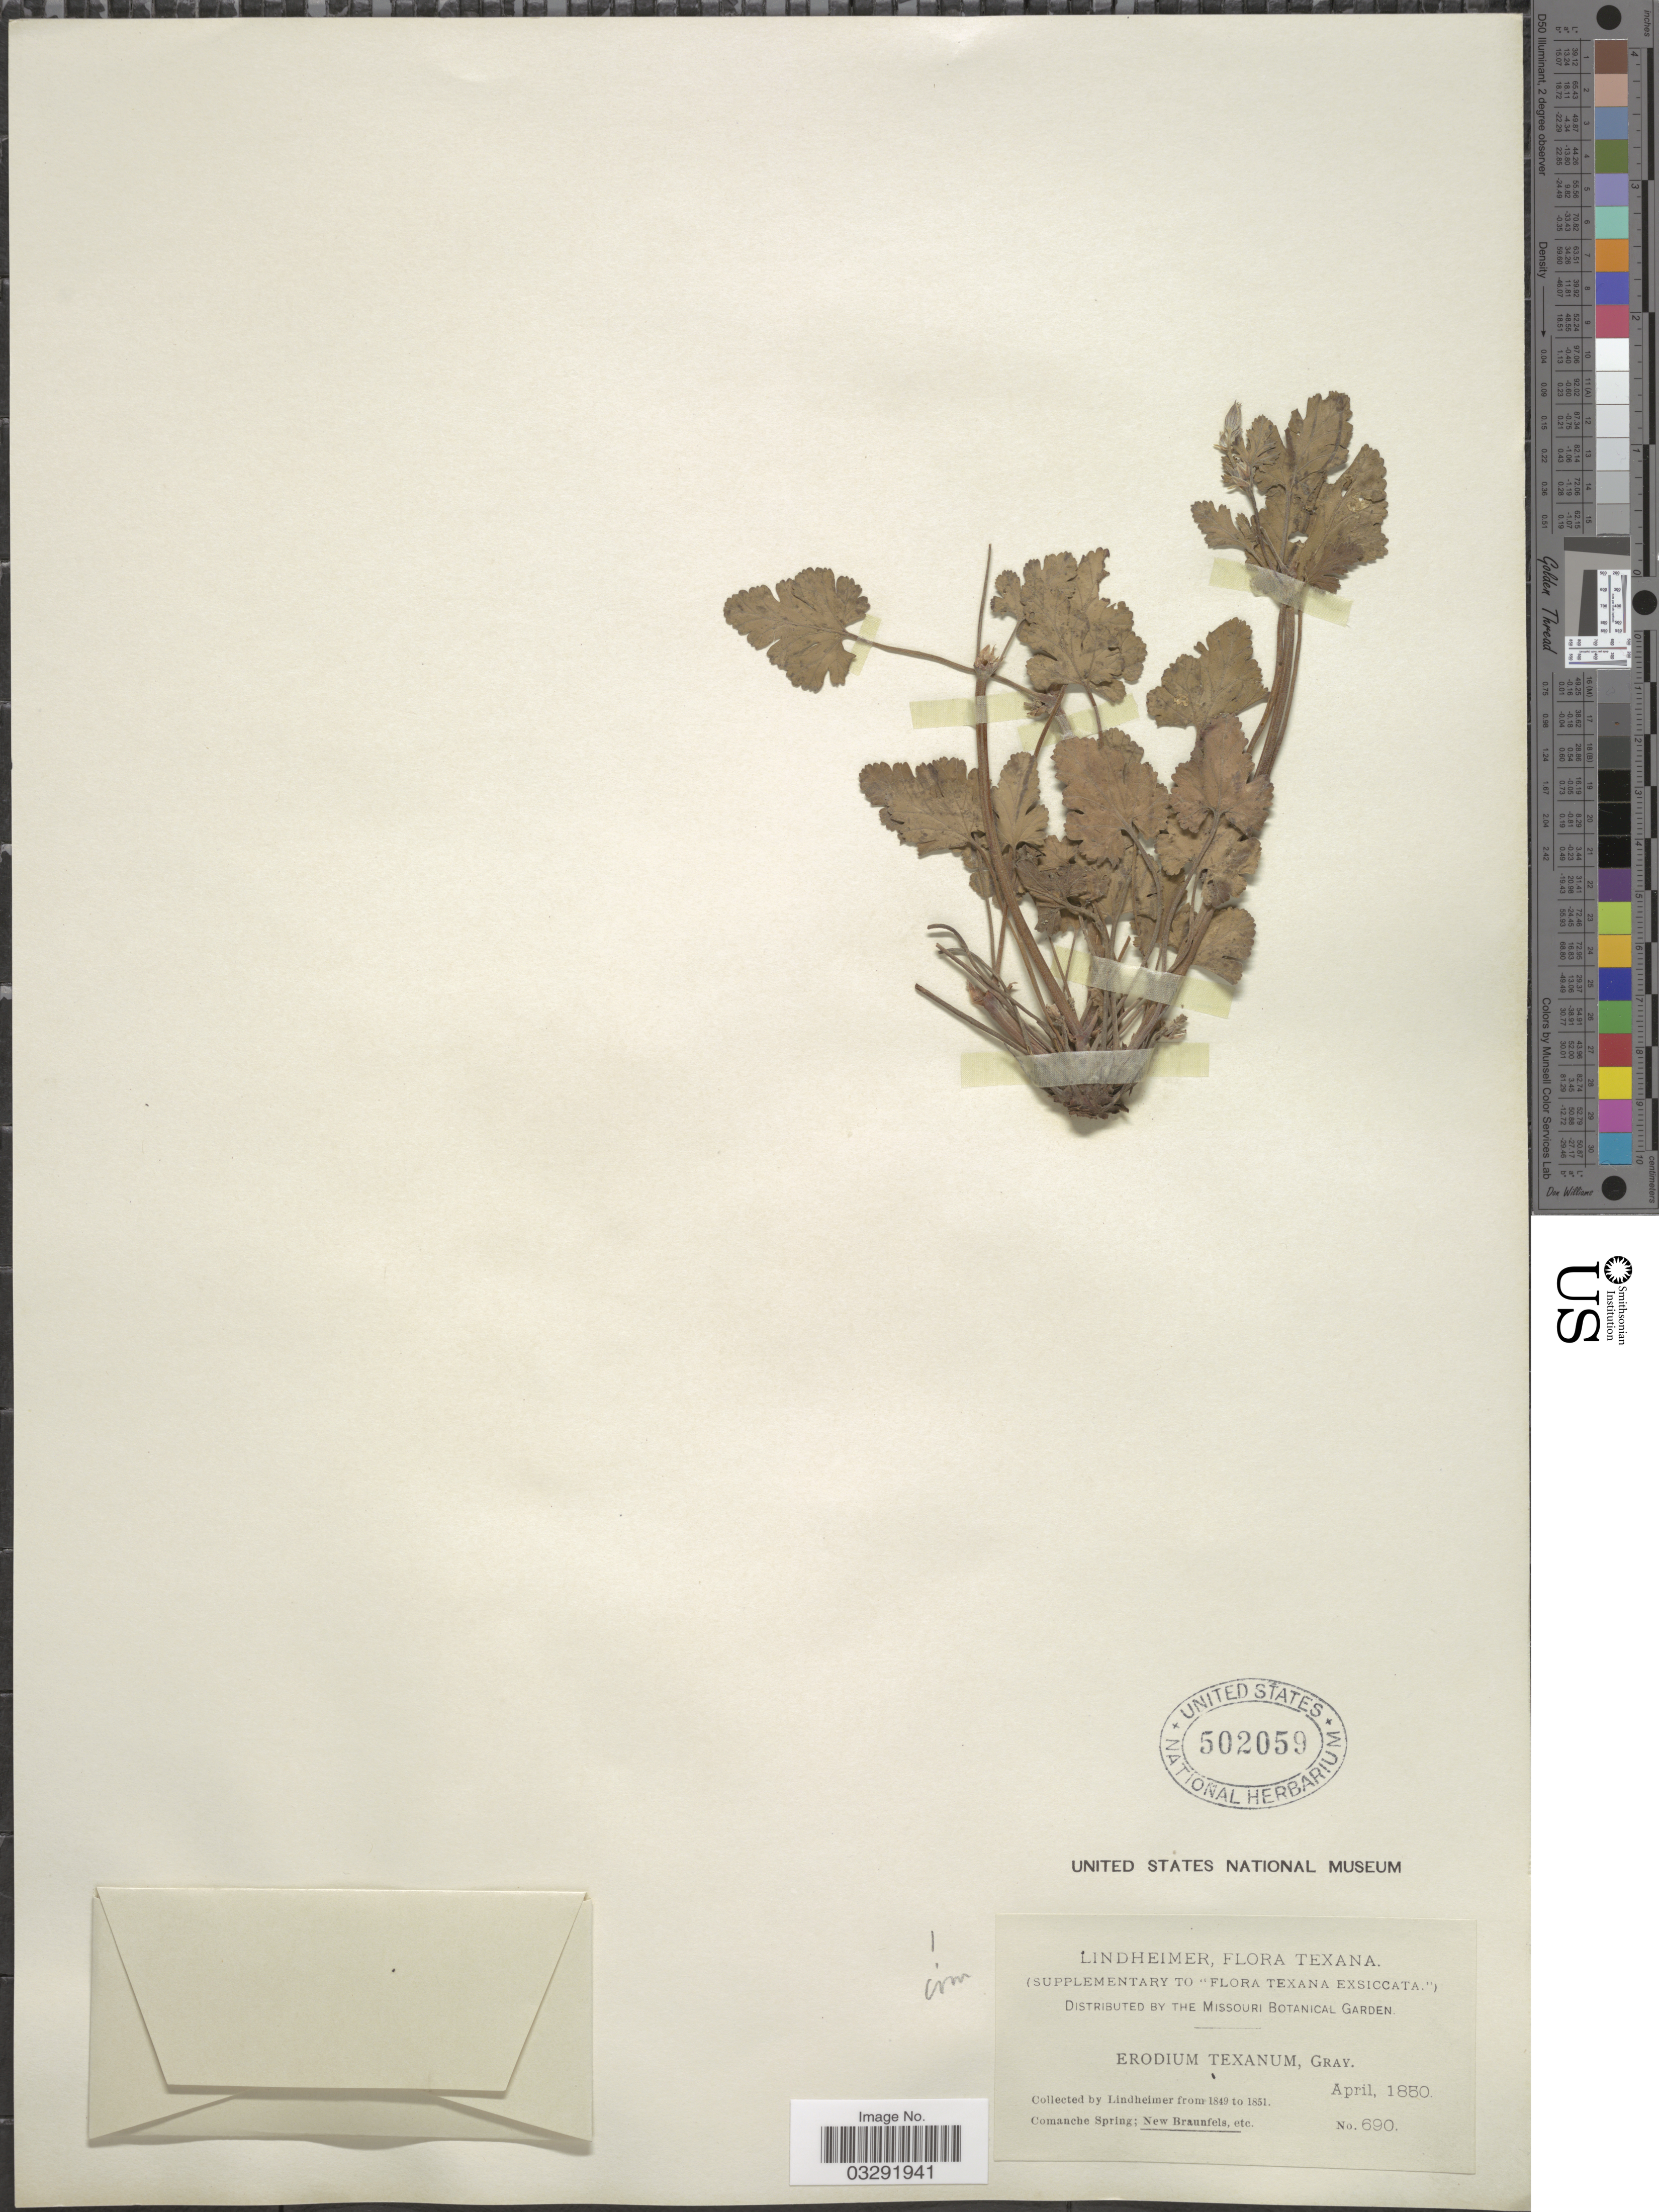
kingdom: Plantae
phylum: Tracheophyta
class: Magnoliopsida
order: Geraniales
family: Geraniaceae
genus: Erodium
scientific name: Erodium texanum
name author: A. Gray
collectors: -. Lindheimer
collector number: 690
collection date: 1850-04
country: United States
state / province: Texas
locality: Texana. Comanche Spring; New Braunfels, etc.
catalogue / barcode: US 502059